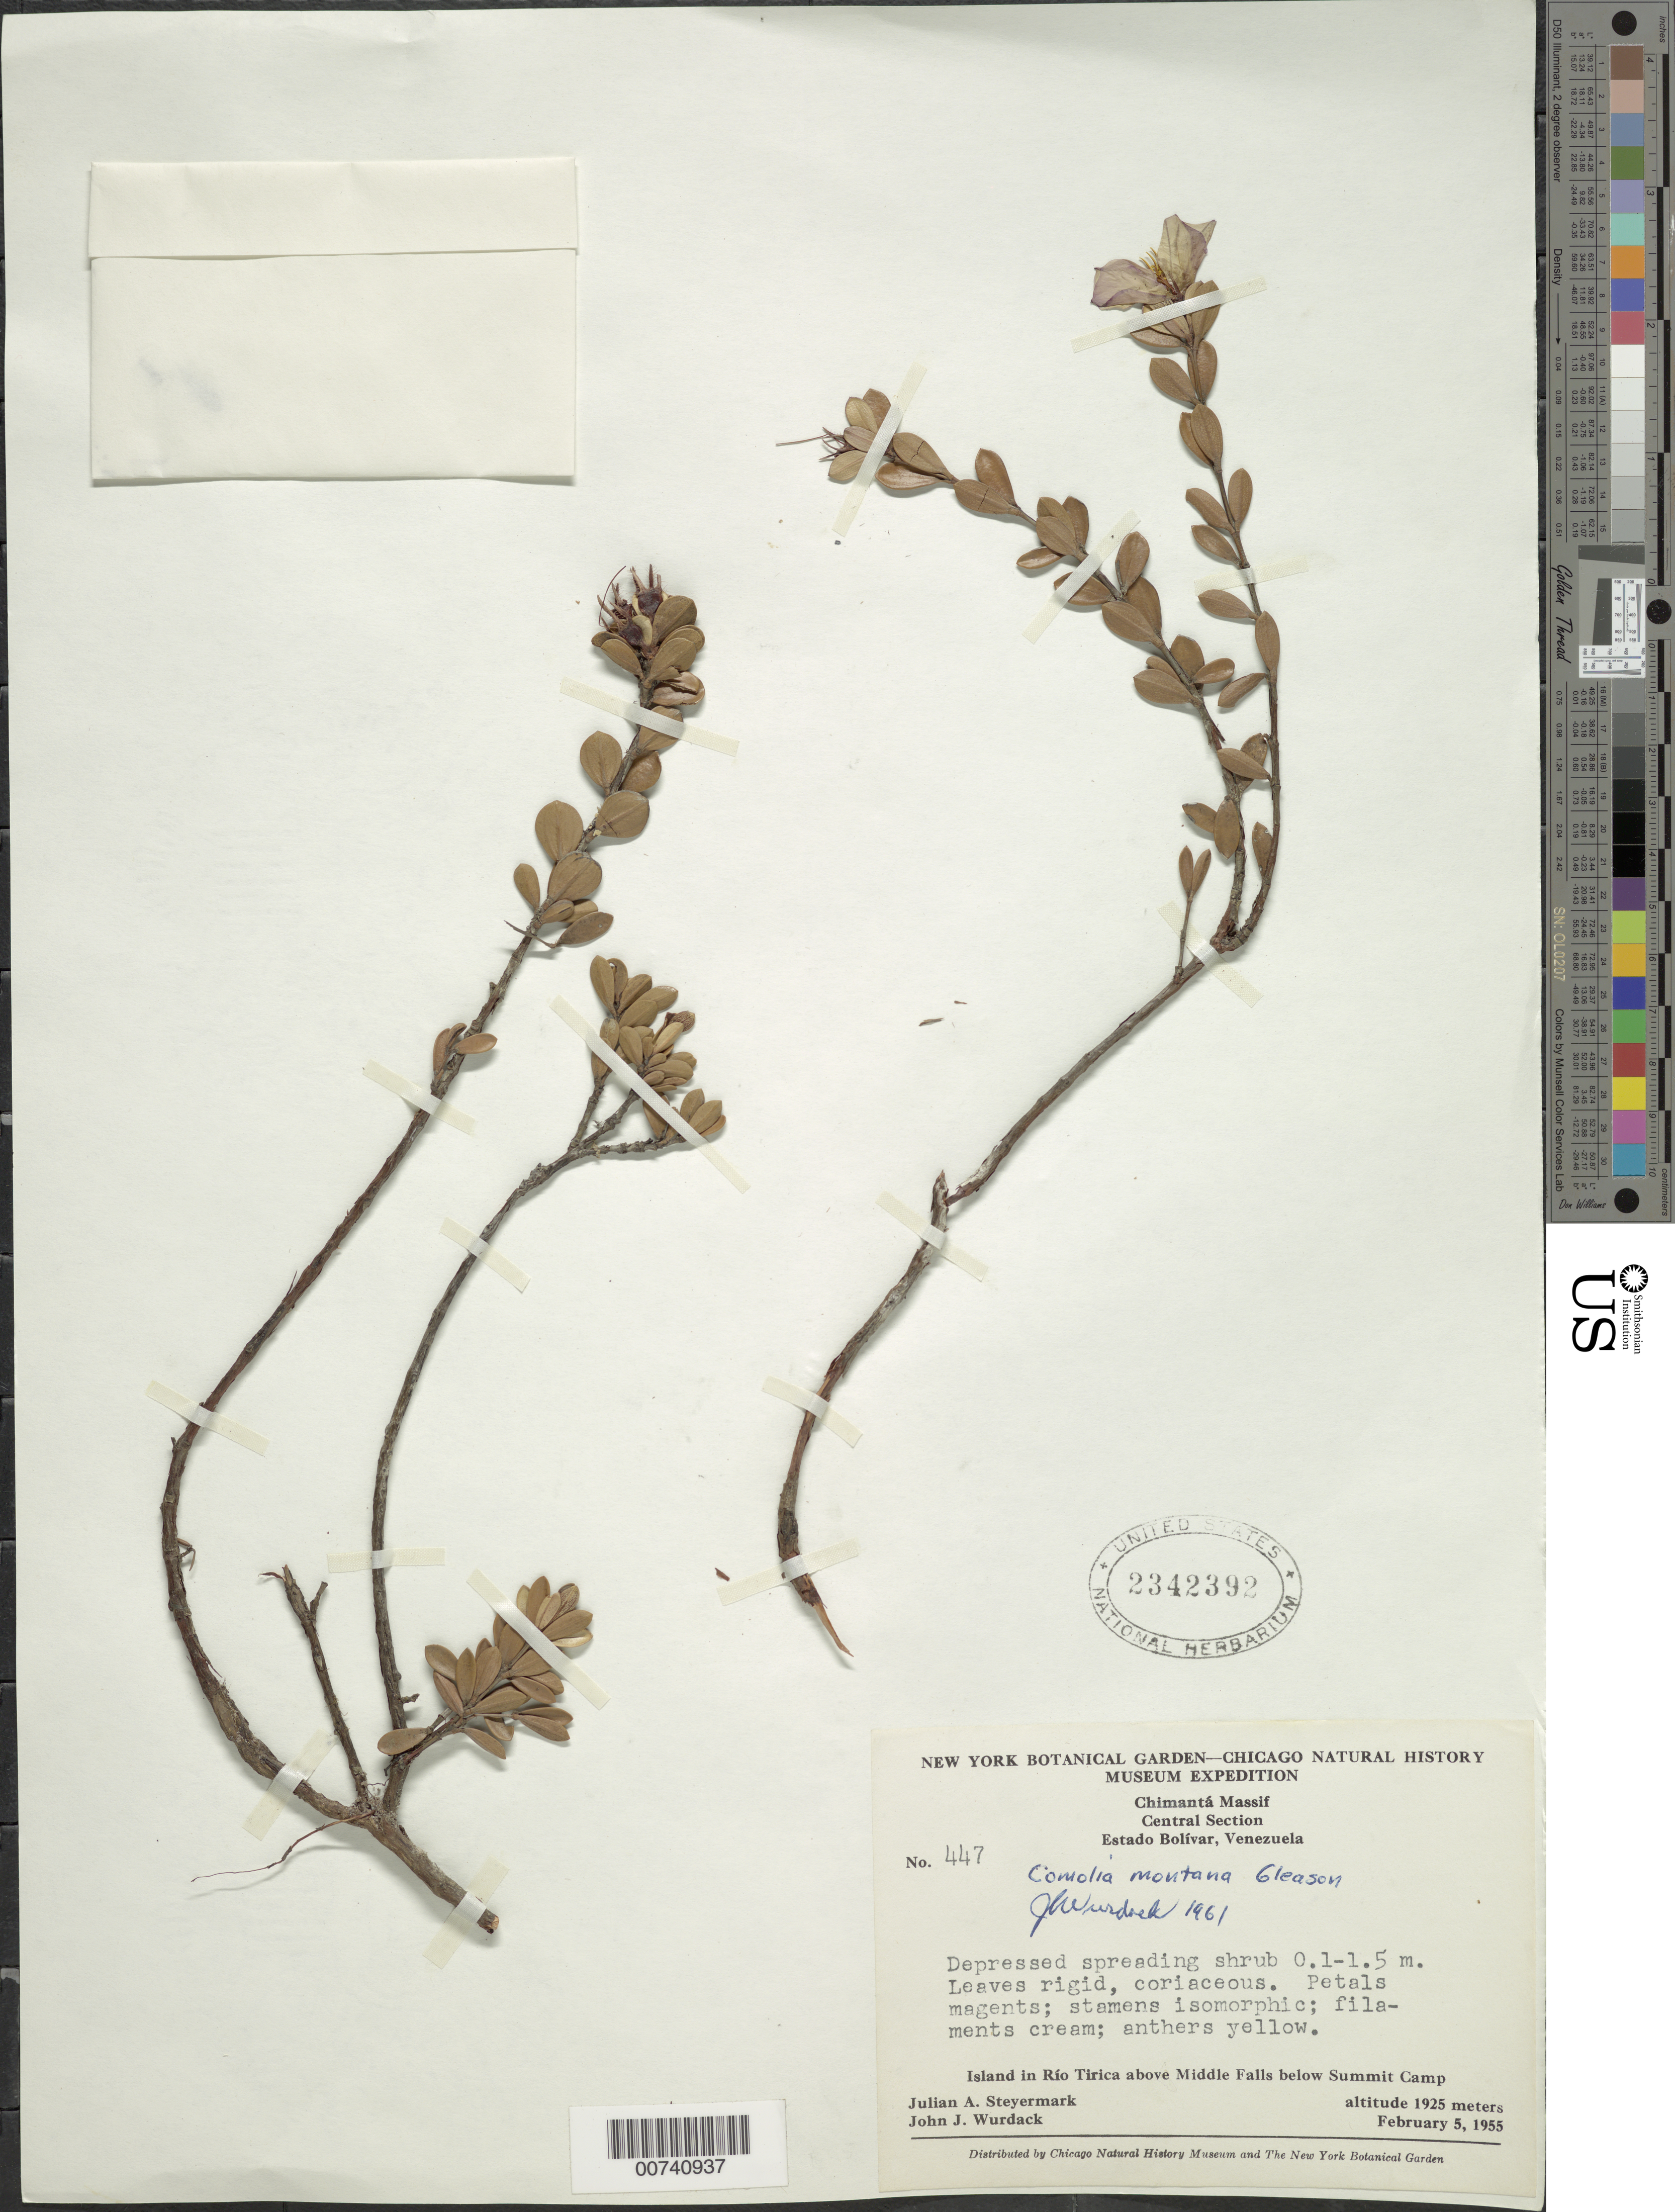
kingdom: Plantae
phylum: Tracheophyta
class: Magnoliopsida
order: Myrtales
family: Melastomataceae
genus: Comoliopsis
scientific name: Comoliopsis montana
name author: (Gleason) M.J. Rocha & P.J.F. Guim.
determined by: Nunes da Silva, Diego, (RB), Jardim Botanico do Rio de Janeiro - Herbario (BRAZIL)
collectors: J. Steyermark & J. J. Wurdack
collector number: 55 447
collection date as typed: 5-Feb-55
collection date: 1955-02-05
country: Venezuela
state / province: Bolívar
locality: Chimantá Massif, Central Section, by Middle Falls of Río Tirica below Summit Camp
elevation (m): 1925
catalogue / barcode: US 2342392